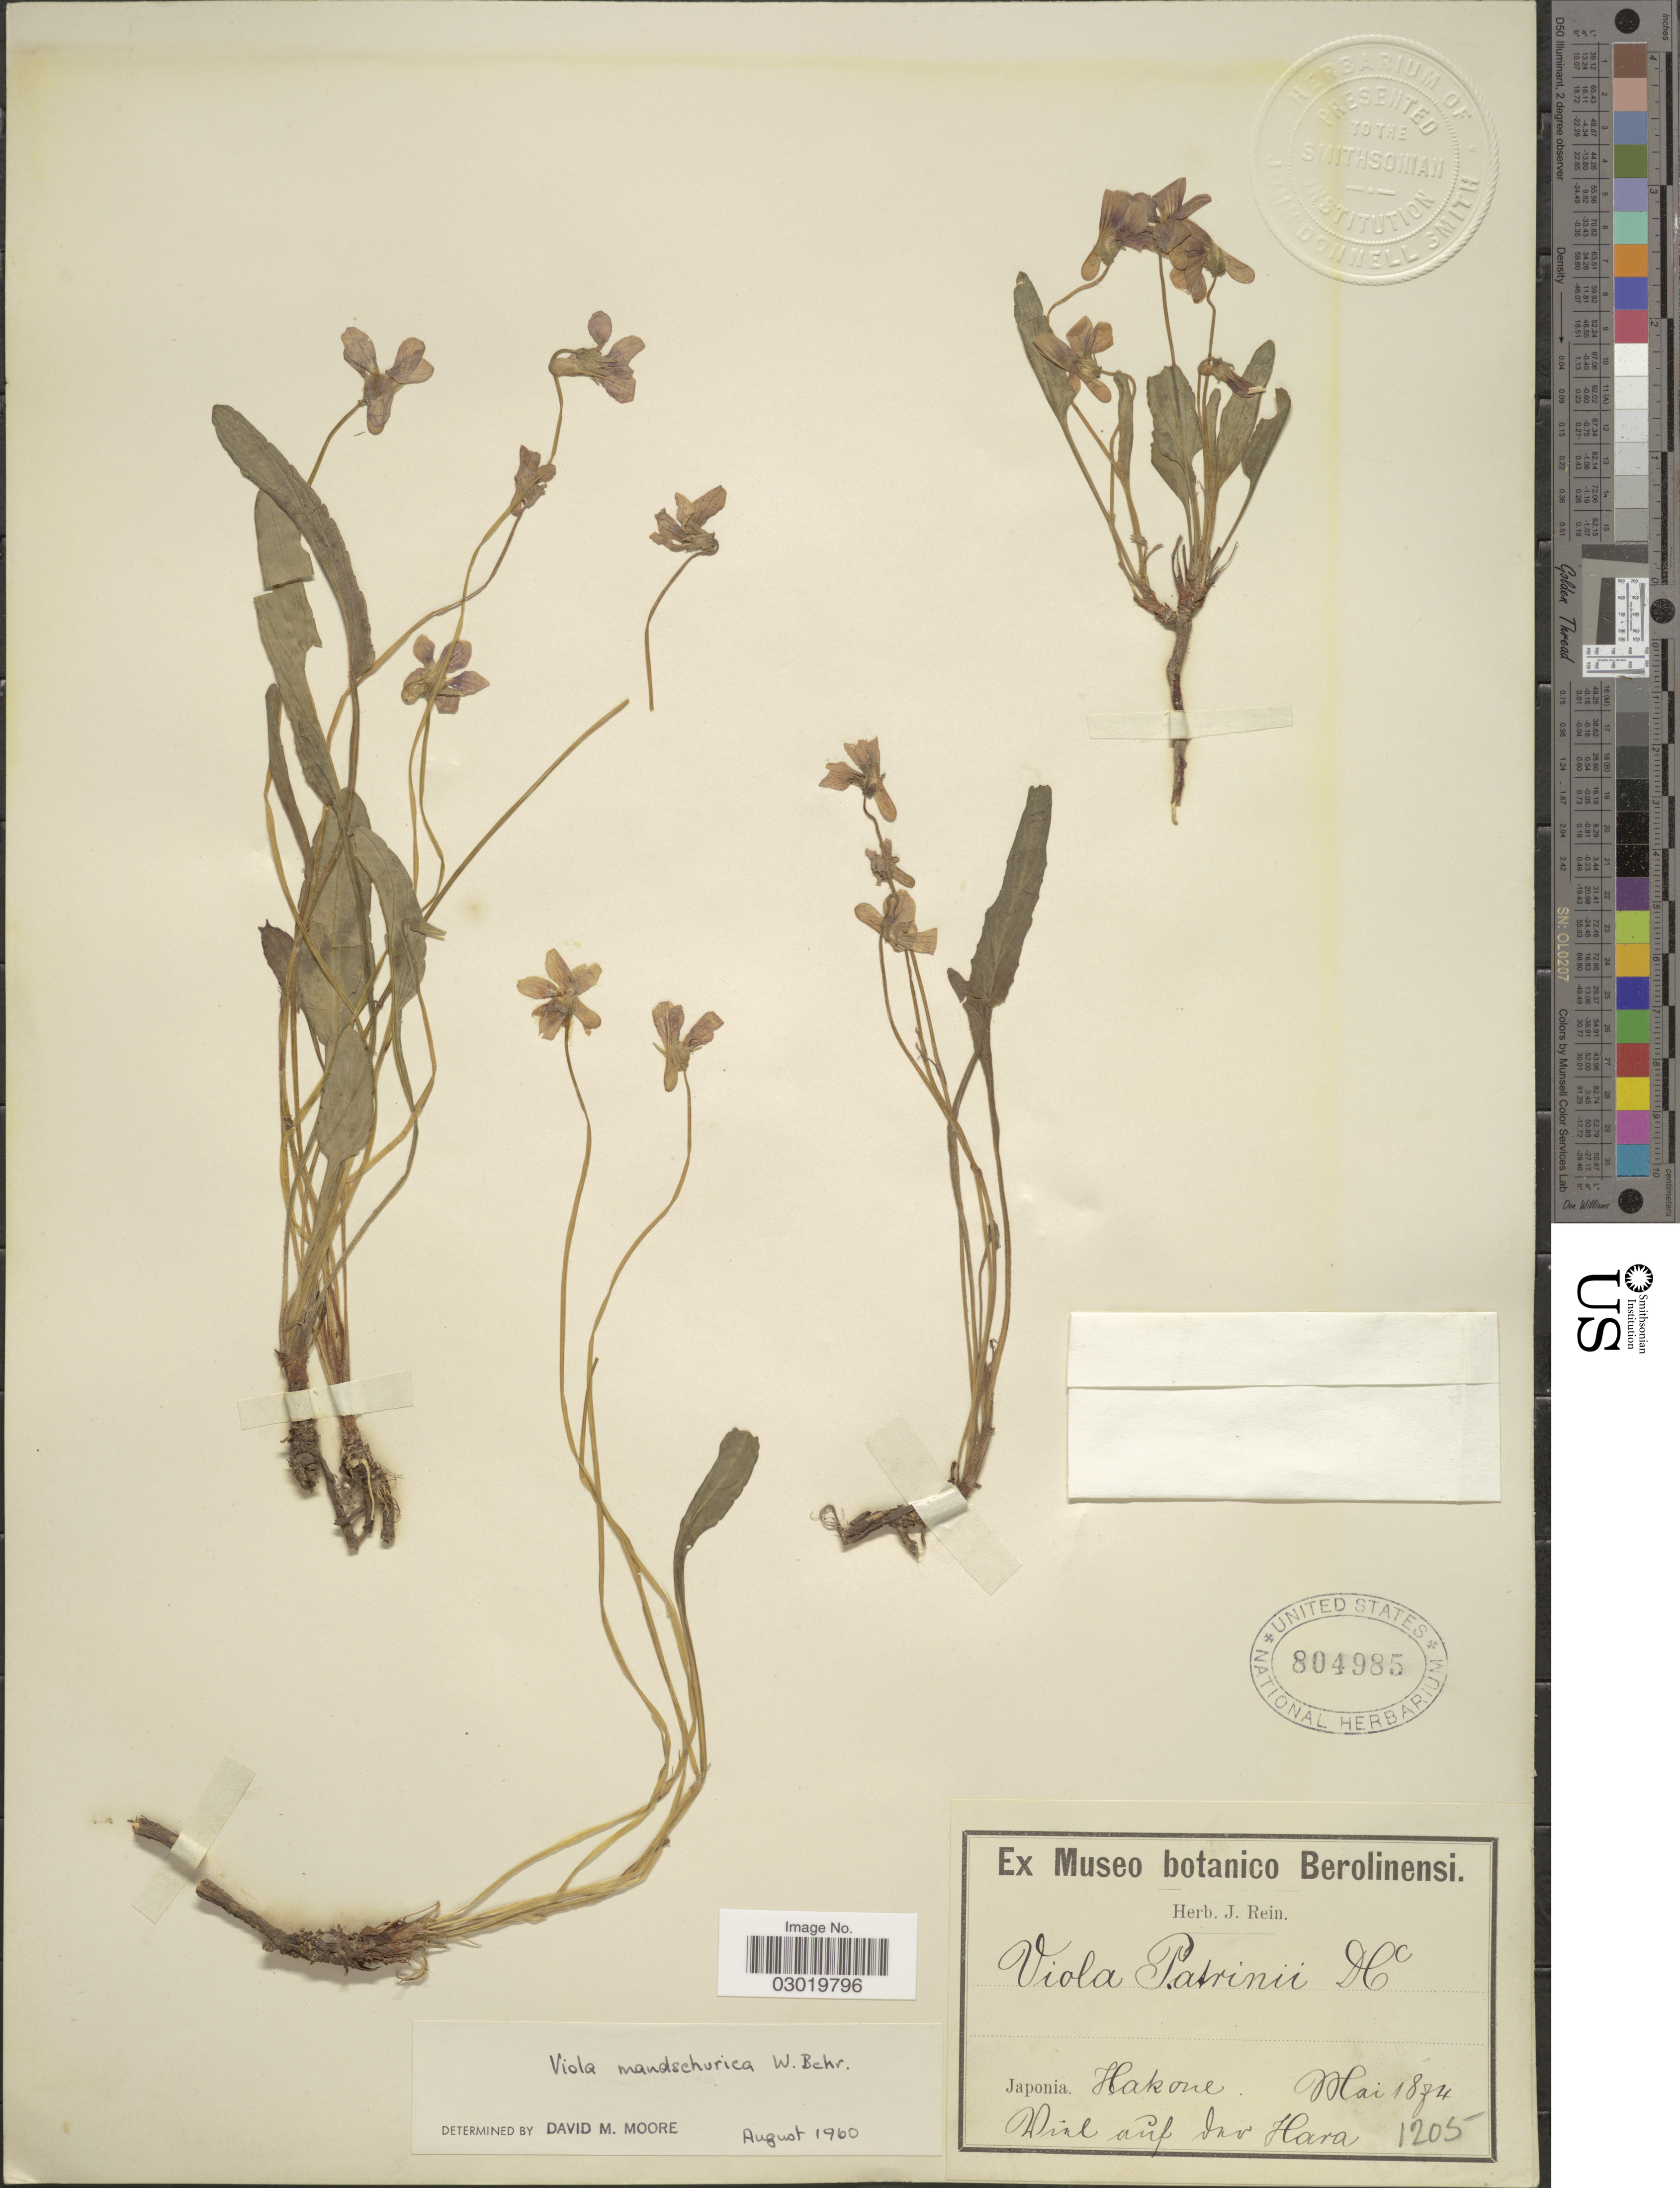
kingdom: Plantae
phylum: Tracheophyta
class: Magnoliopsida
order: Malpighiales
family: Violaceae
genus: Viola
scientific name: Viola mandshurica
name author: W. Becker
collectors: ex herb. J. Rein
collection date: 1874-05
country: Japan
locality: Hakone. Hinl auf Ino Hara.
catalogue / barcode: US 804985